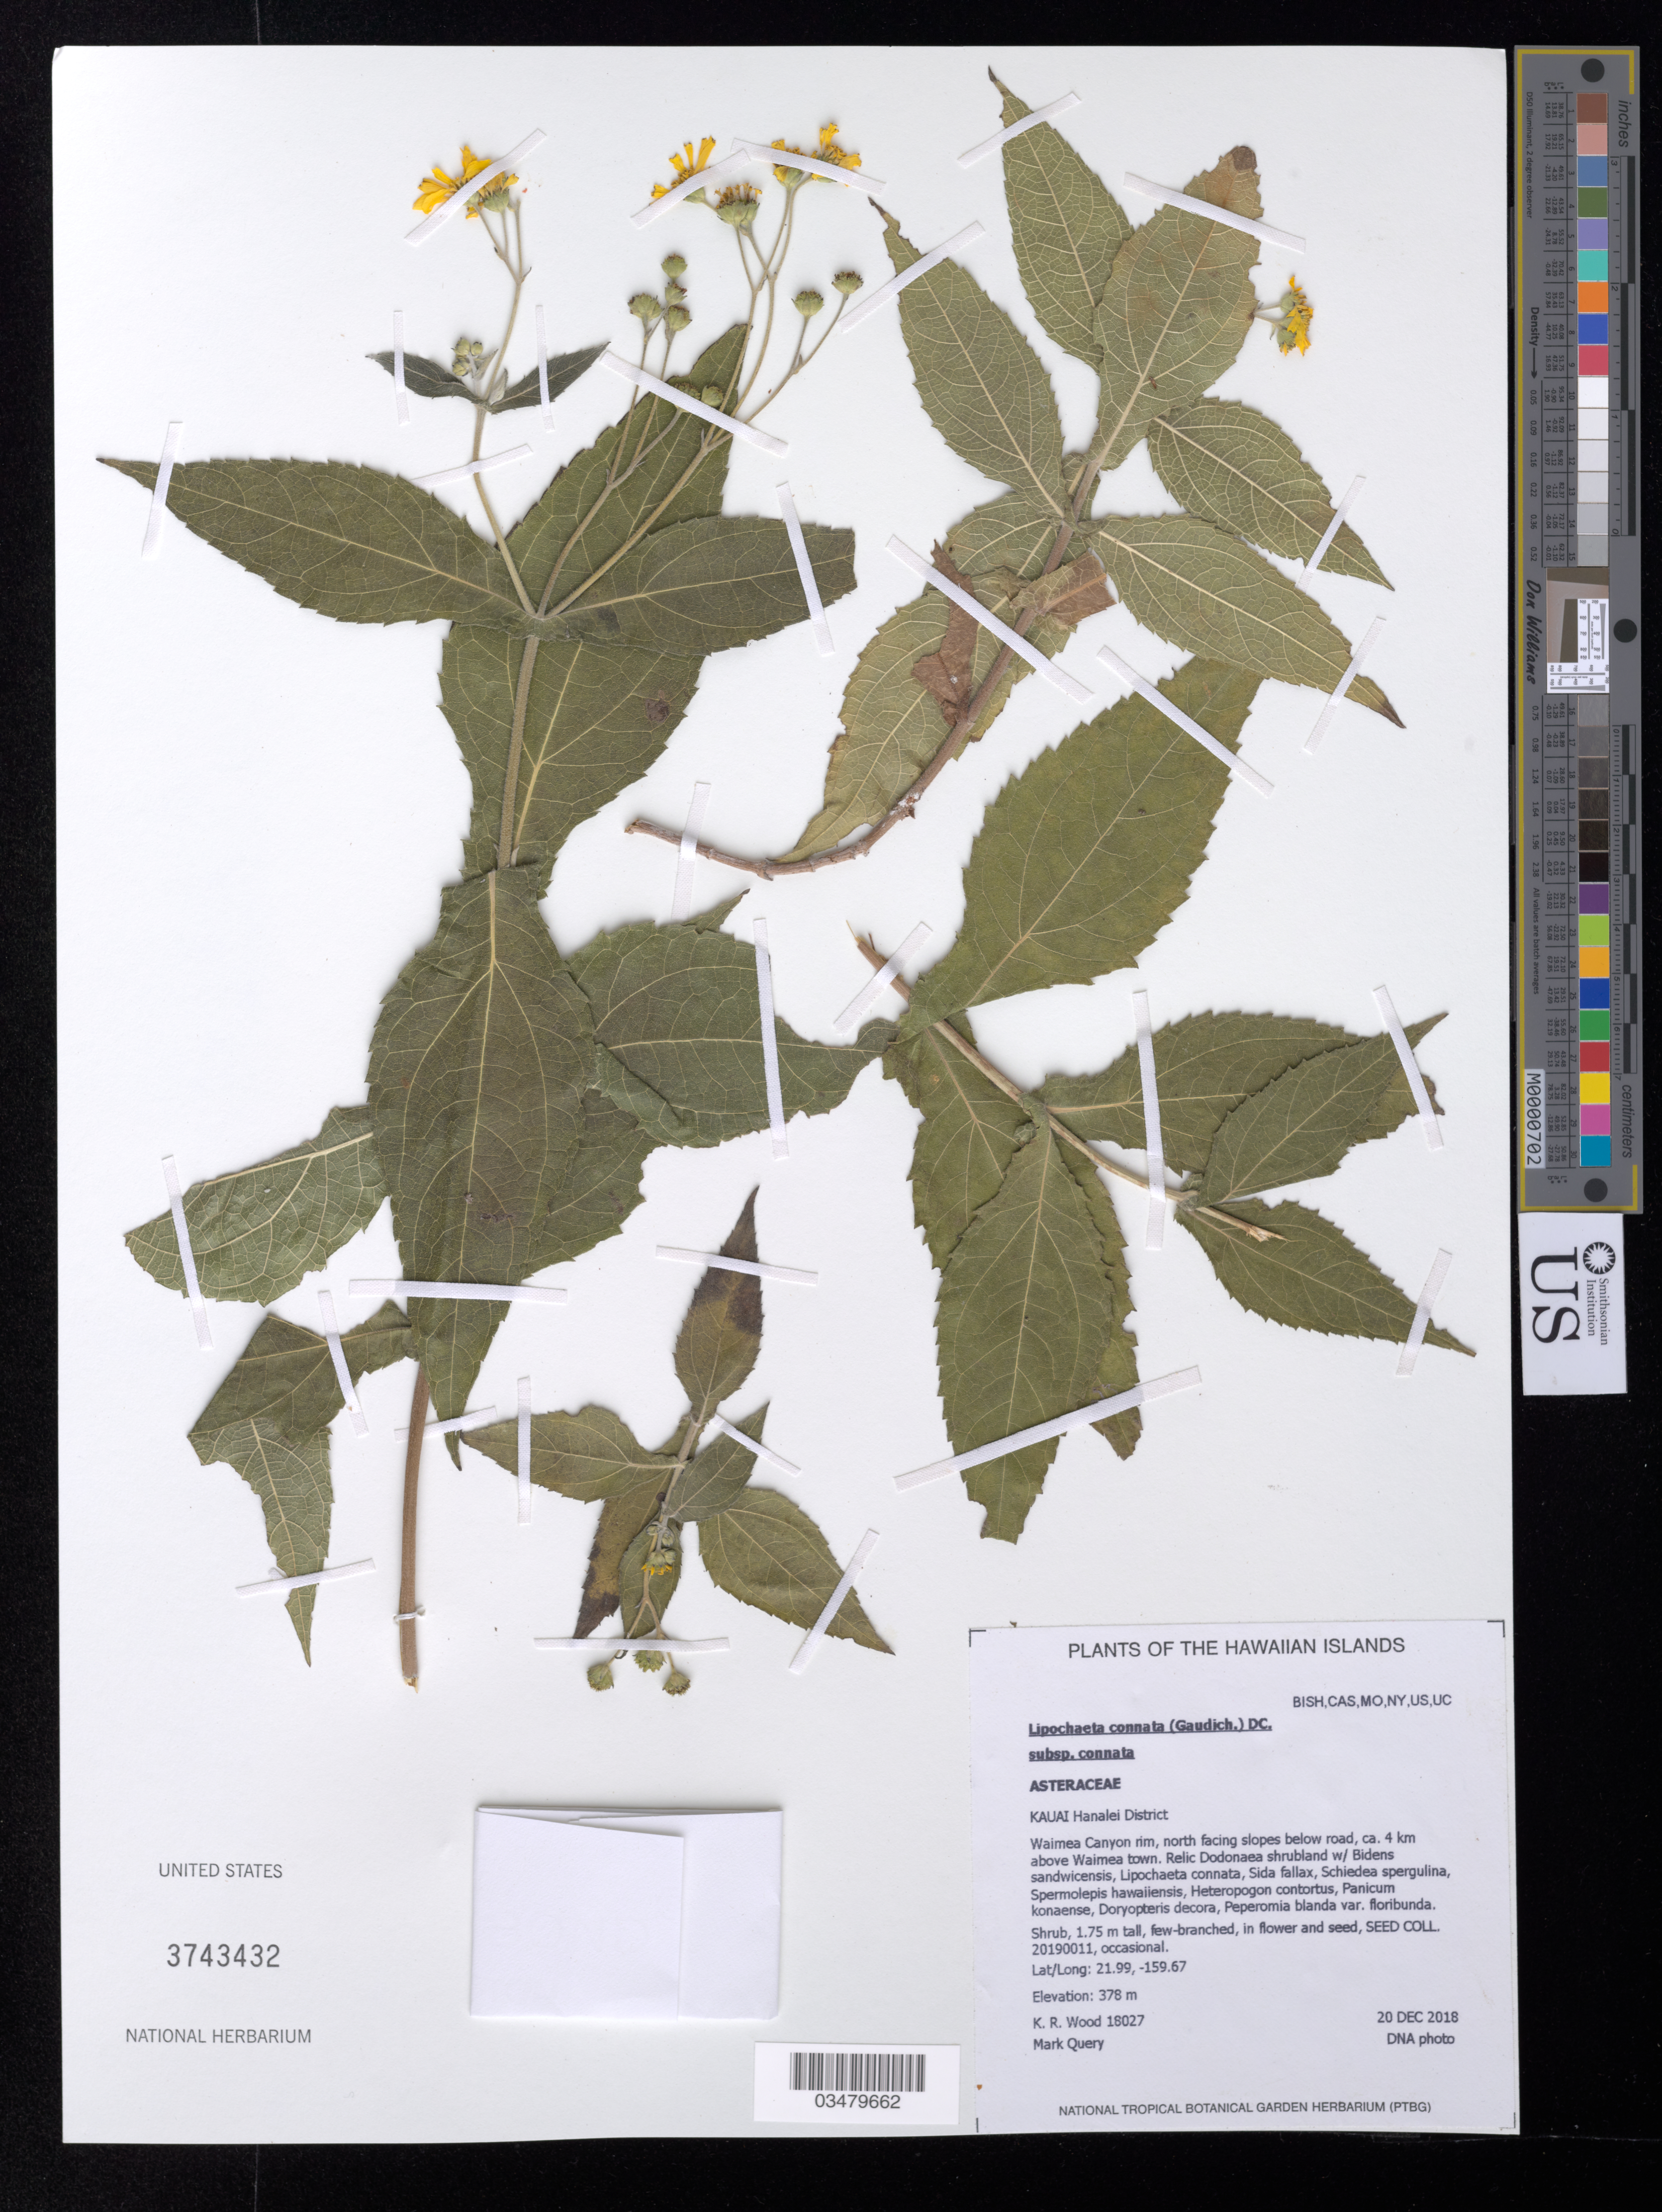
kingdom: Plantae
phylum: Tracheophyta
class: Magnoliopsida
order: Asterales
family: Asteraceae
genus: Lipochaeta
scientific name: Lipochaeta connata subsp. connata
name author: (Gaudich.) DC.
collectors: K. R. Wood & M. Query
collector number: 18027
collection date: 2018-12-20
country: United States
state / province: Hawaii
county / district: Kauai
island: Kaua'i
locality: Waimea District, Waimea Canyon rim, north facing slopes below road, ca. 4 km above Waimea town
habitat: Relic shrubland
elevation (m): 378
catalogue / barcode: US 3743432